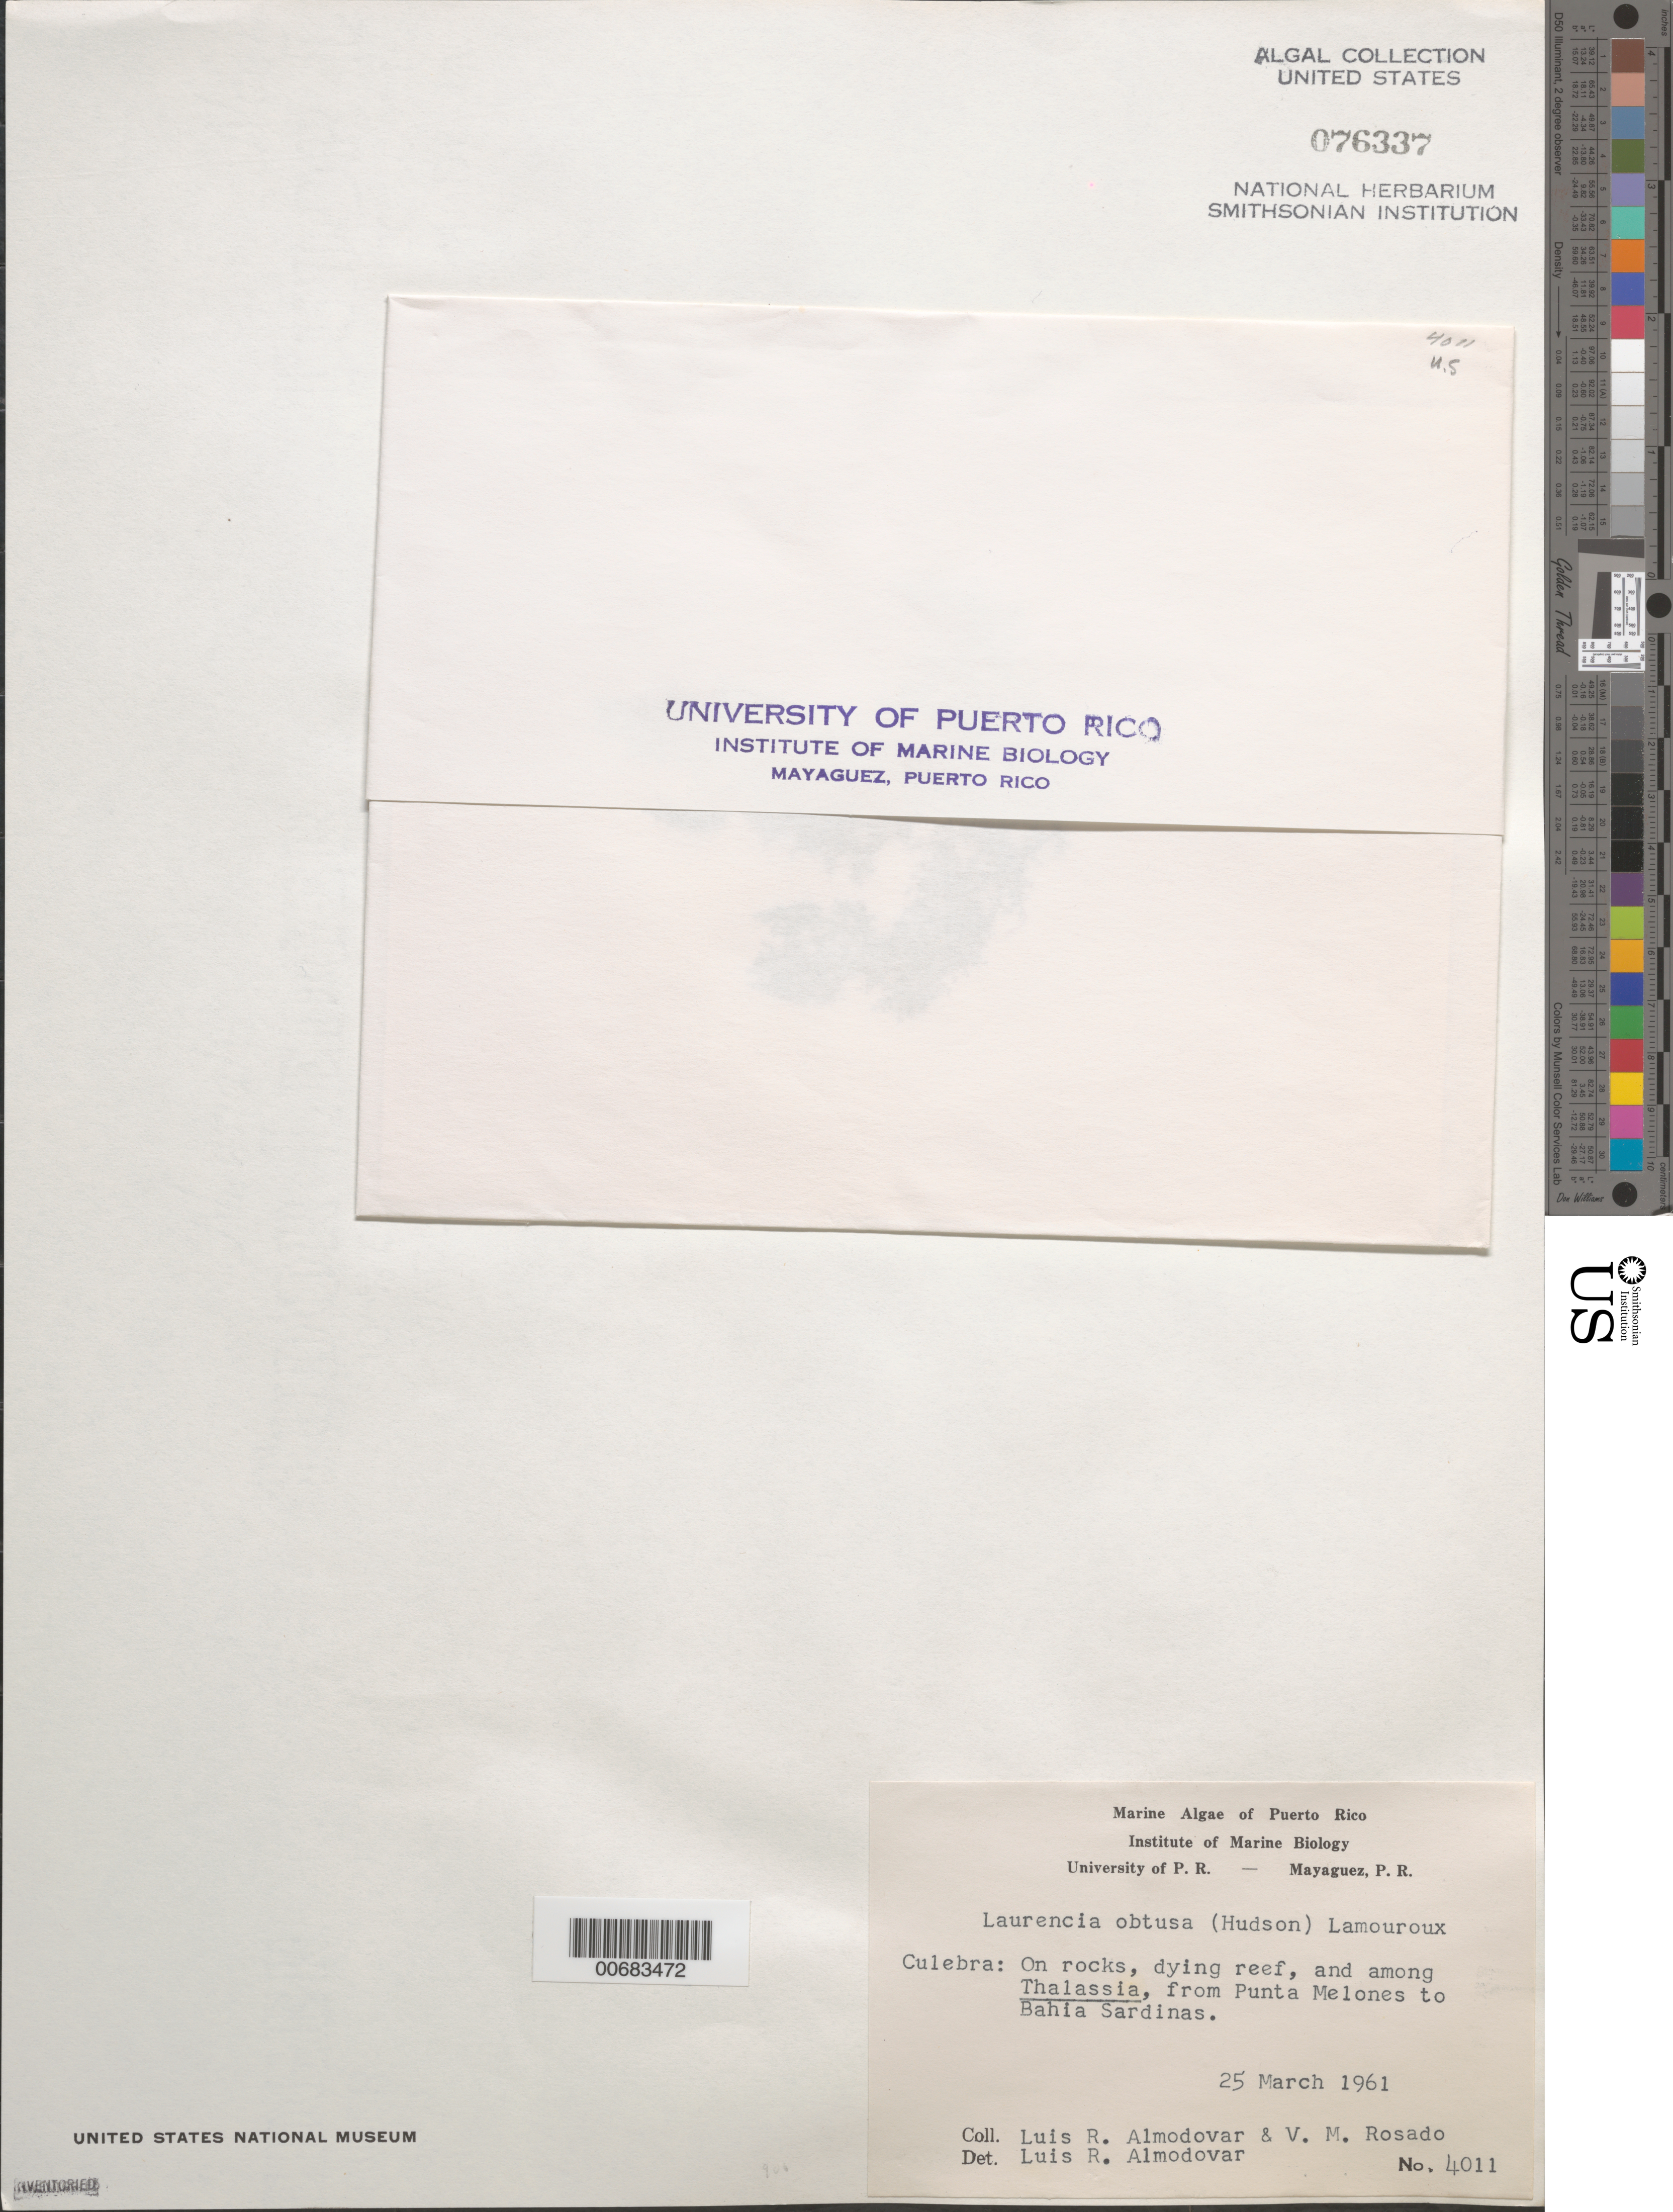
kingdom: Plantae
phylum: Rhodophyta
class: Florideophyceae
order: Ceramiales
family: Rhodomelaceae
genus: Laurencia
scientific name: Laurencia obtusa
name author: (Huds.) J.V.Lamouroux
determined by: Almodovar, L. R.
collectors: L. Almodovar & V. Rosado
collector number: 4011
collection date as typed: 25 Mar 1961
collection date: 1961-03-25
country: Puerto Rico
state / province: Culebra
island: Isla de Culebra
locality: Dewey, from Punta Melones to Bahia Sardinas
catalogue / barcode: US 76337